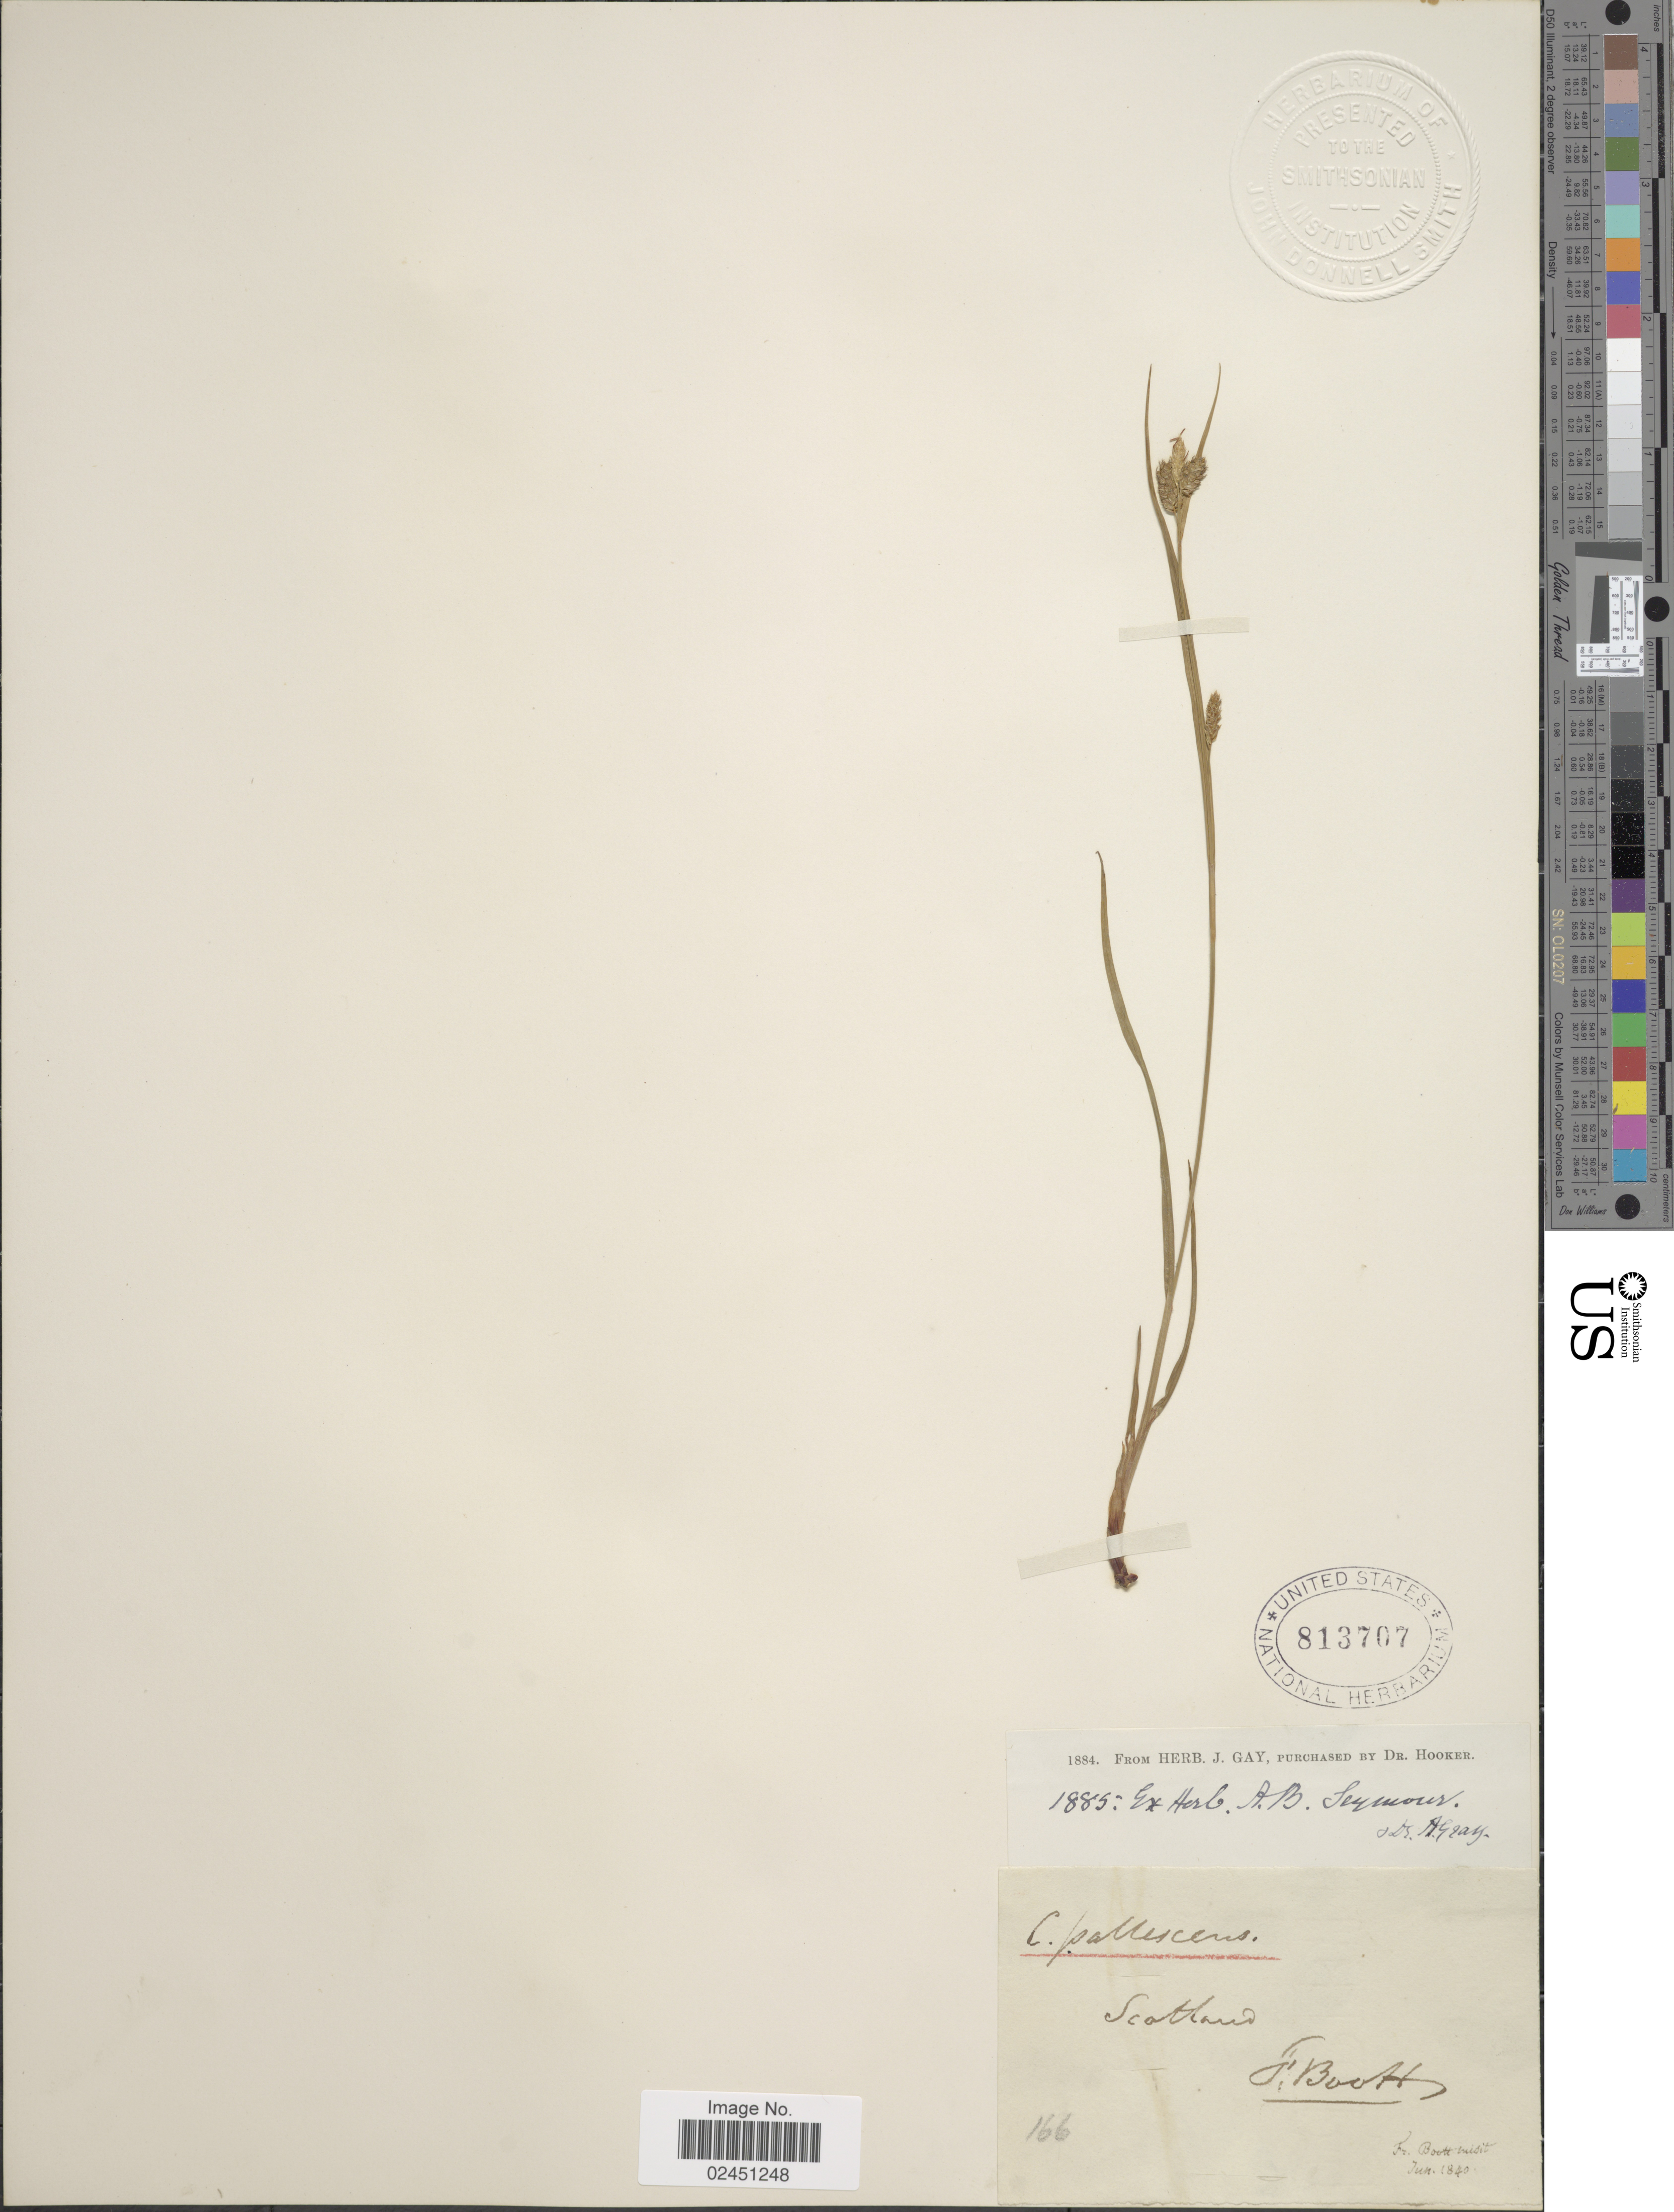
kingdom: Plantae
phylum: Tracheophyta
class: Liliopsida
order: Poales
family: Cyperaceae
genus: Carex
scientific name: Carex pallescens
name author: L.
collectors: F. M. B. Boott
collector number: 166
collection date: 1885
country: United Kingdom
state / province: Scotland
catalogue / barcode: US 813707